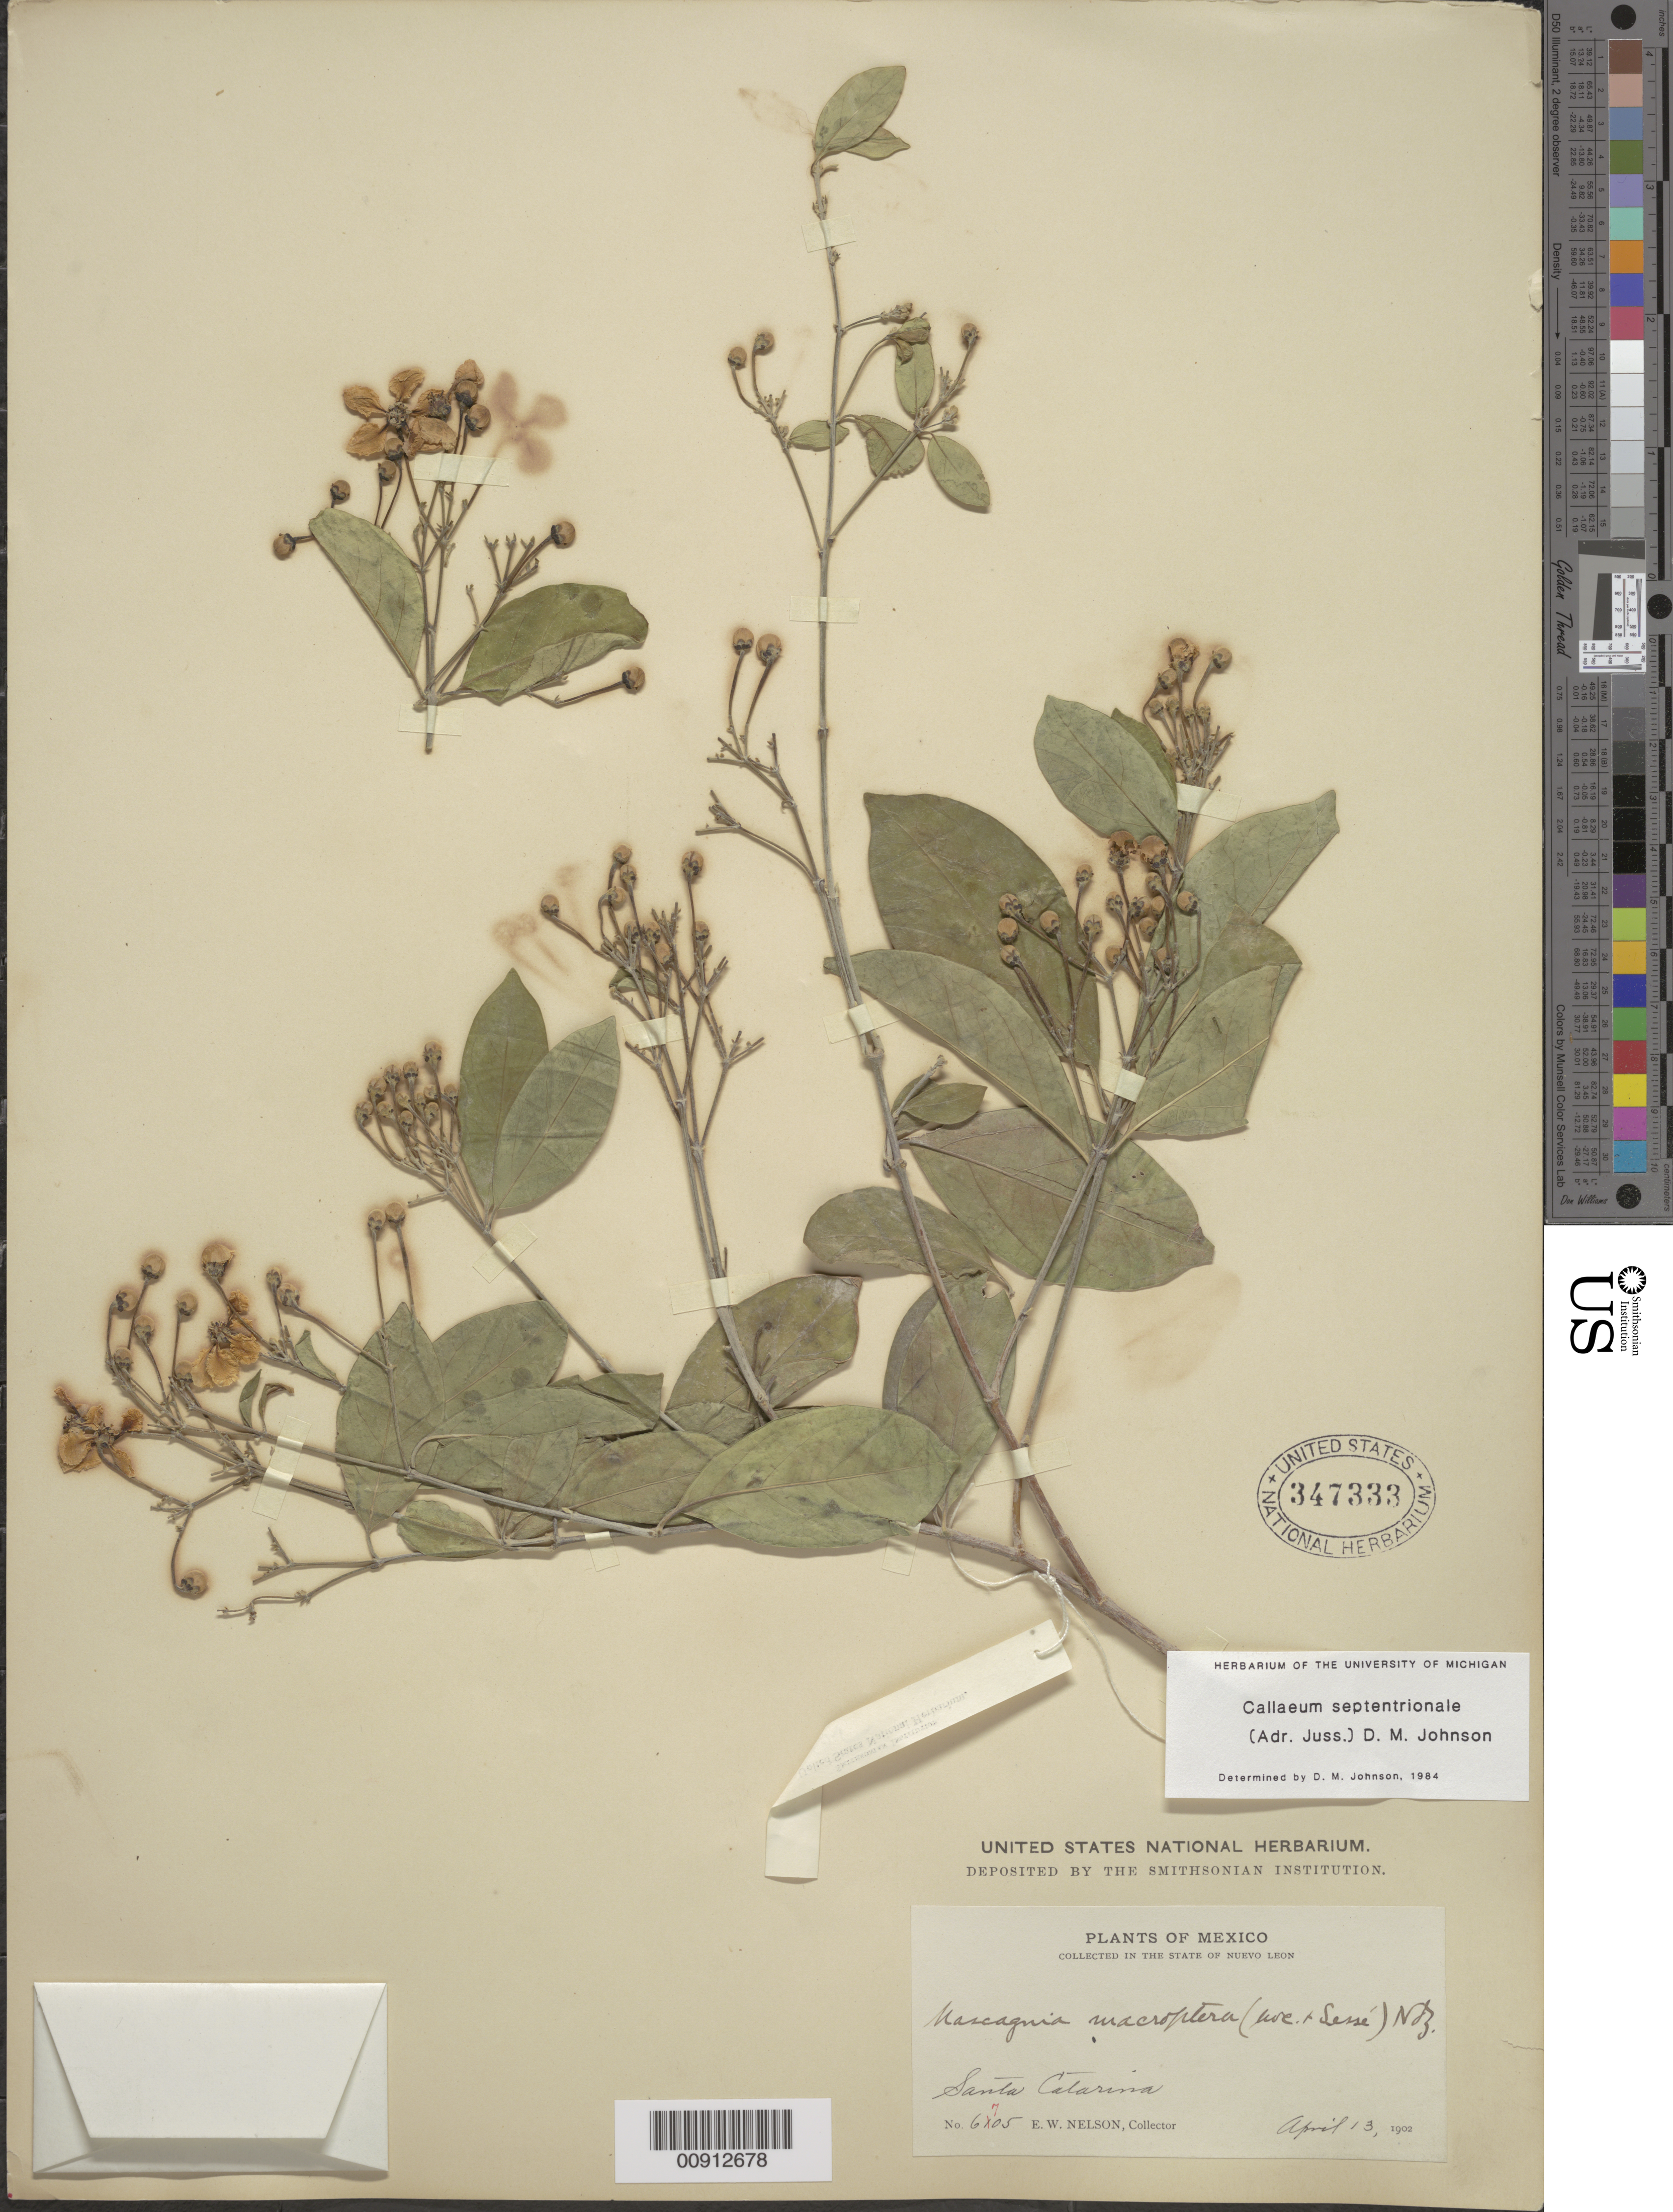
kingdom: Plantae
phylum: Tracheophyta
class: Magnoliopsida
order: Malpighiales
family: Malpighiaceae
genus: Callaeum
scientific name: Callaeum septentrionale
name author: (A. Juss.) D.M. Johnson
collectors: E. W. Nelson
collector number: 6705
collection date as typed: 13 Apr 1902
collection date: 1902-04-13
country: Mexico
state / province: Nuevo León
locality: Santa Catarina, State of Nuevo León.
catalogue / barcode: US 347333